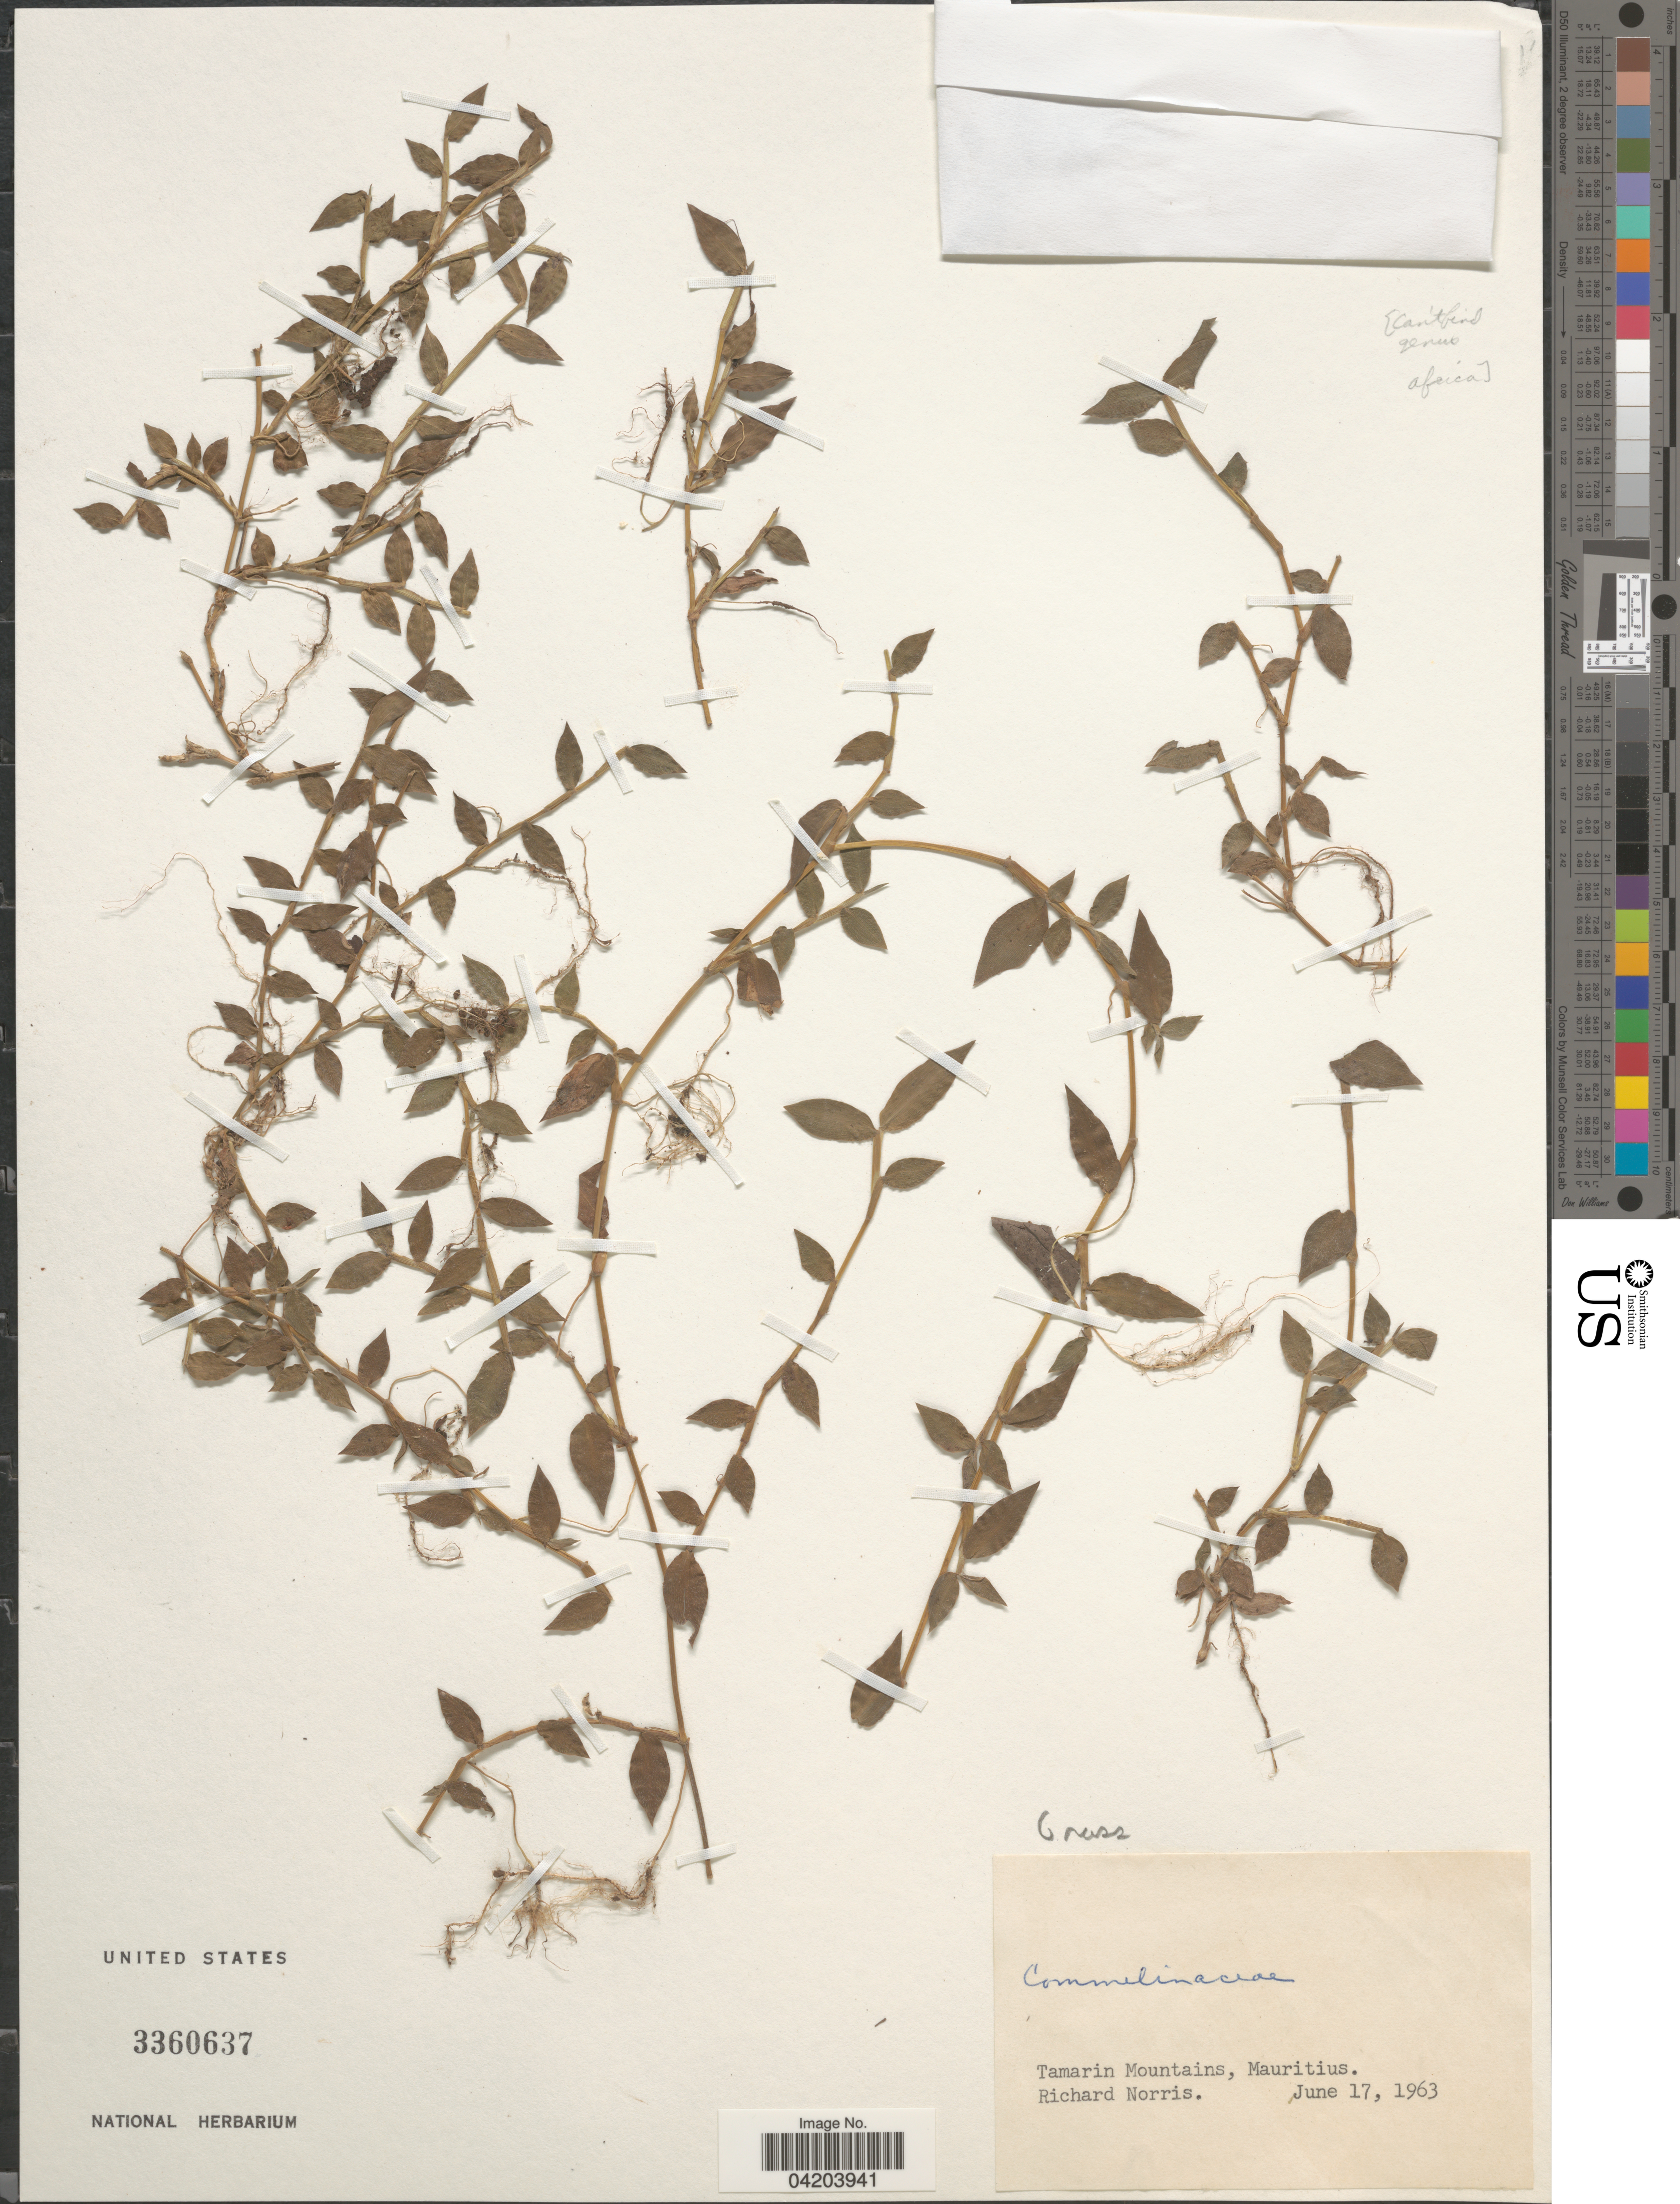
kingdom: Plantae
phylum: Tracheophyta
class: Liliopsida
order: Poales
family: Poaceae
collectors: R. E. Norris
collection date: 1963-06-17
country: Mauritius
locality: Tamarin Mountains.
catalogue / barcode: US 3360637